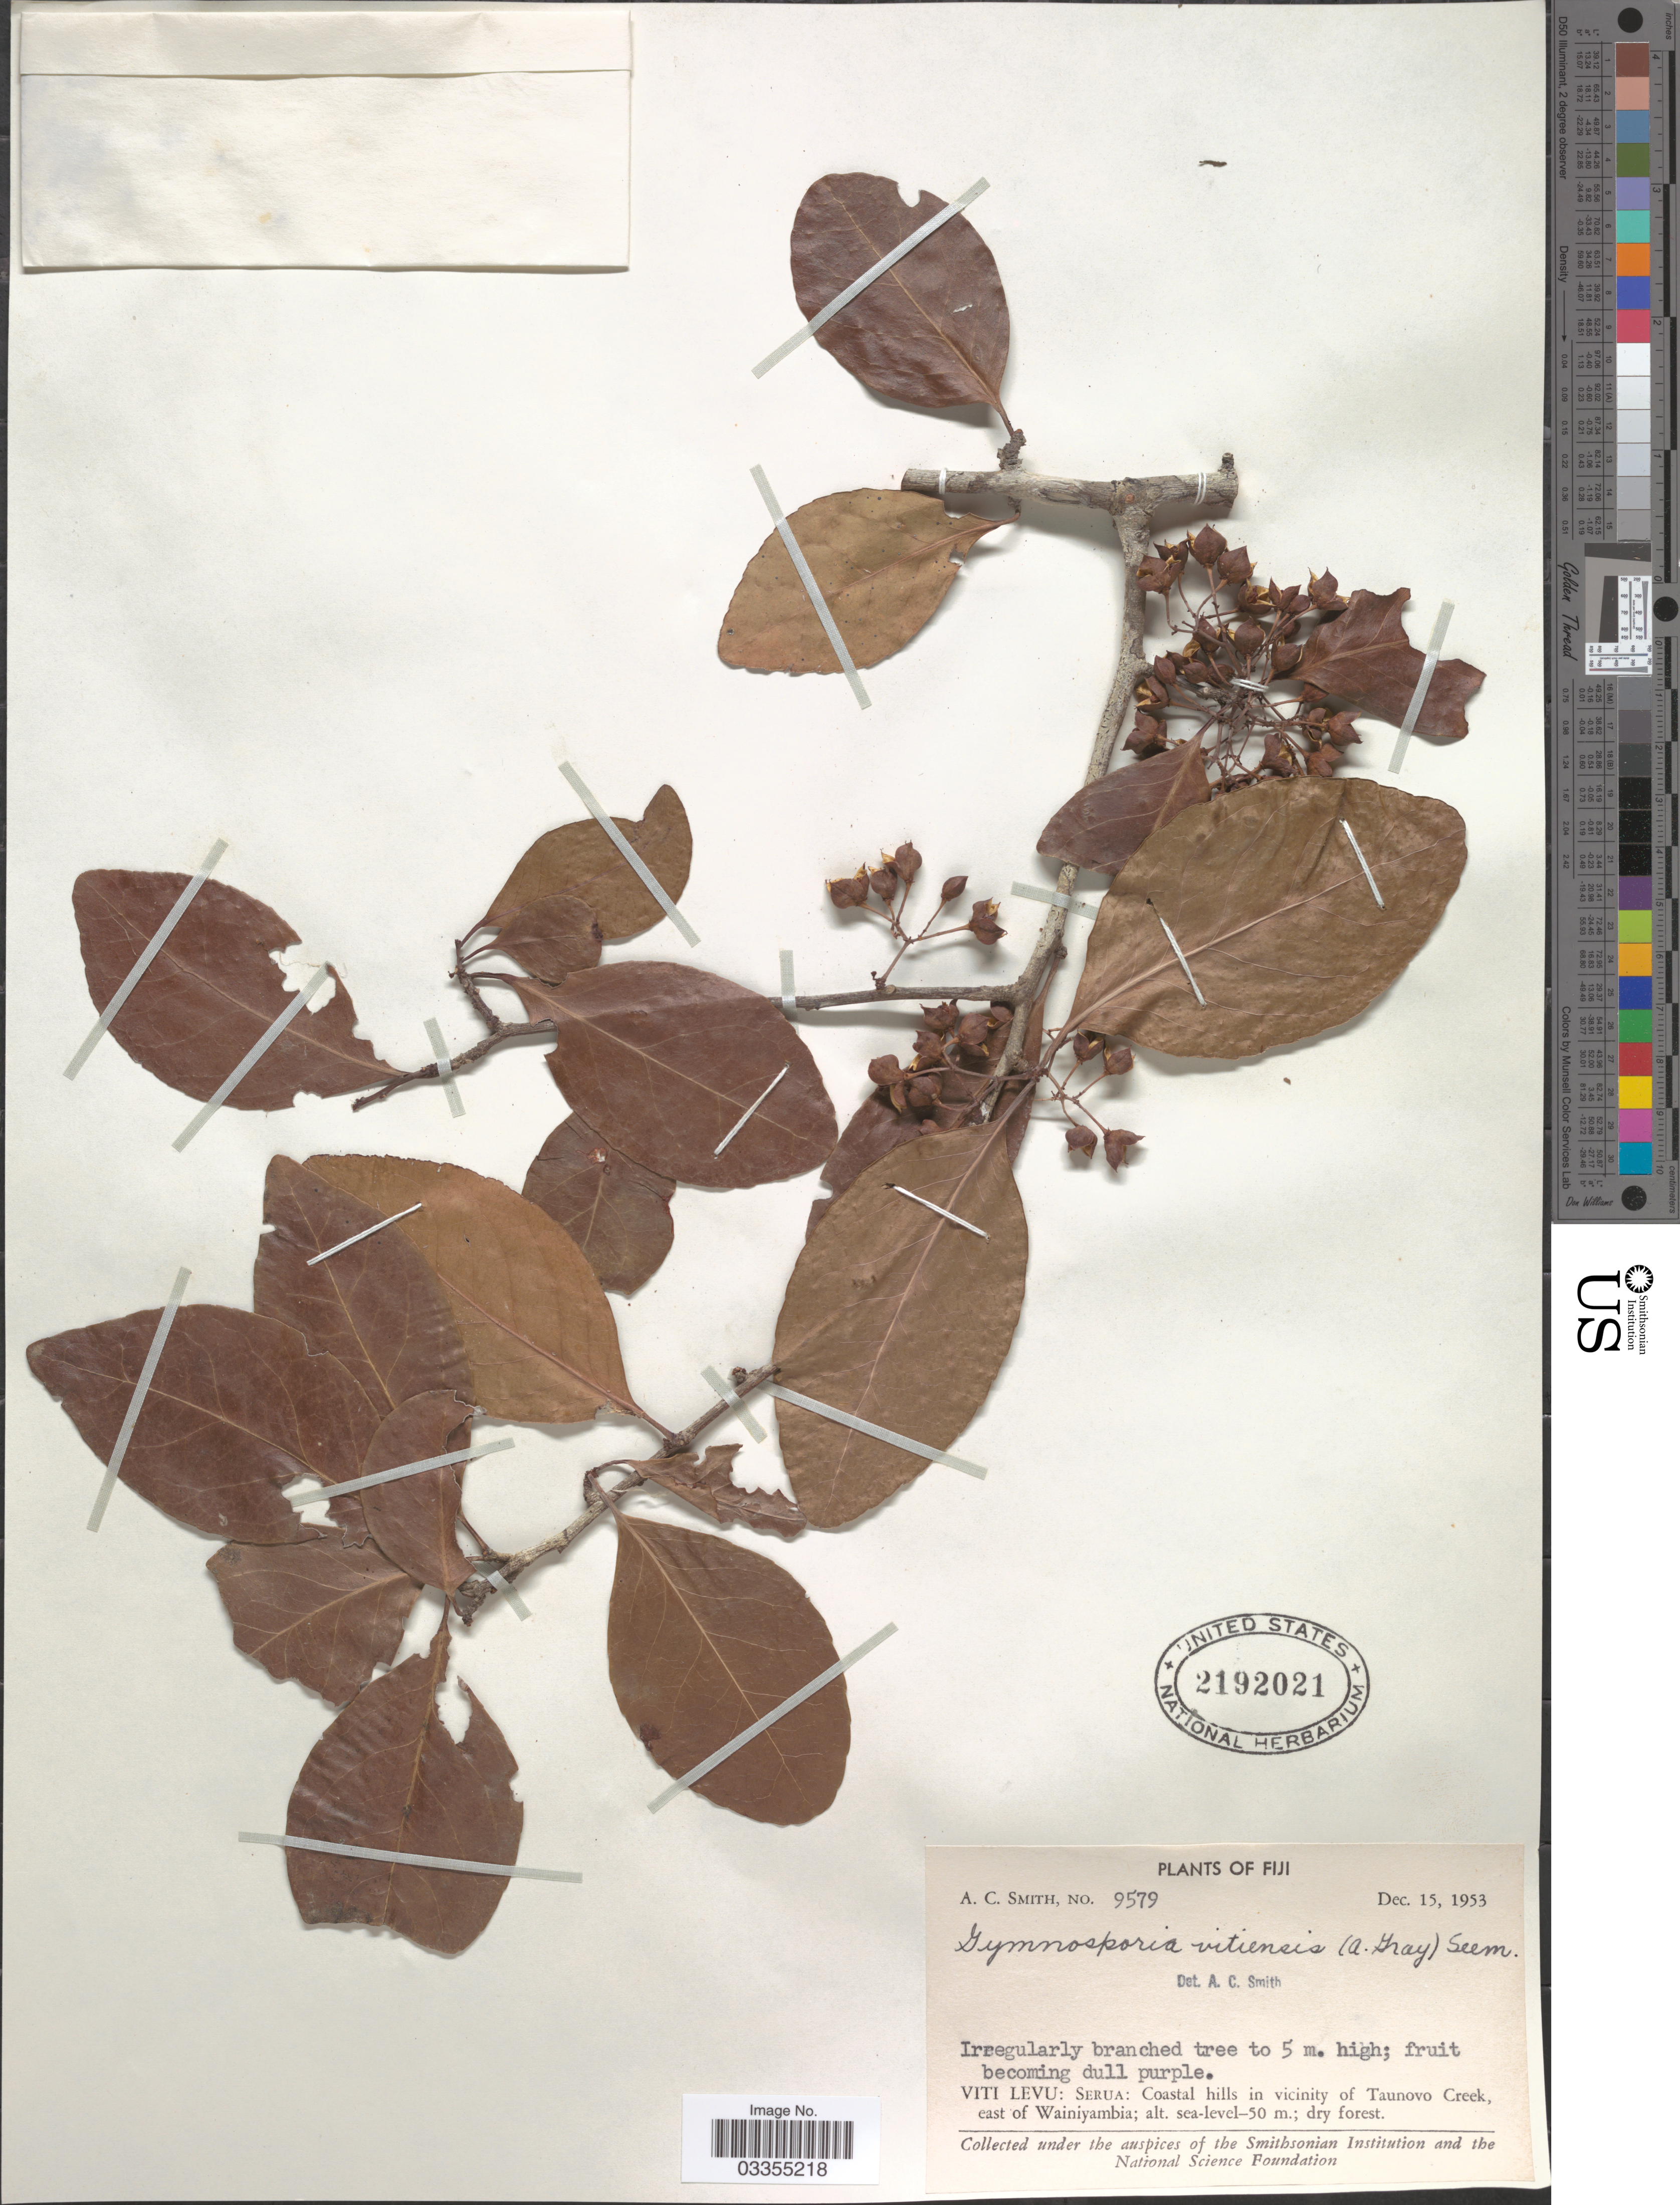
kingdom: Plantae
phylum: Tracheophyta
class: Magnoliopsida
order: Celastrales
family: Celastraceae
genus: Gymnosporia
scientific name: Gymnosporia vitiensis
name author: Seem.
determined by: Wagner, W. L., (BOT), Smithsonian Institution - National Museum of Natural History (UNITED STATES)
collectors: A. C. Smith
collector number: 9579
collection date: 1953-12-15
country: Fiji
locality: Viti Levu: Serua: Coastal hills in vicinity of Taunovo Creek, east of Wainiyambia.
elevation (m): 0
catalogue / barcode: US 2192021